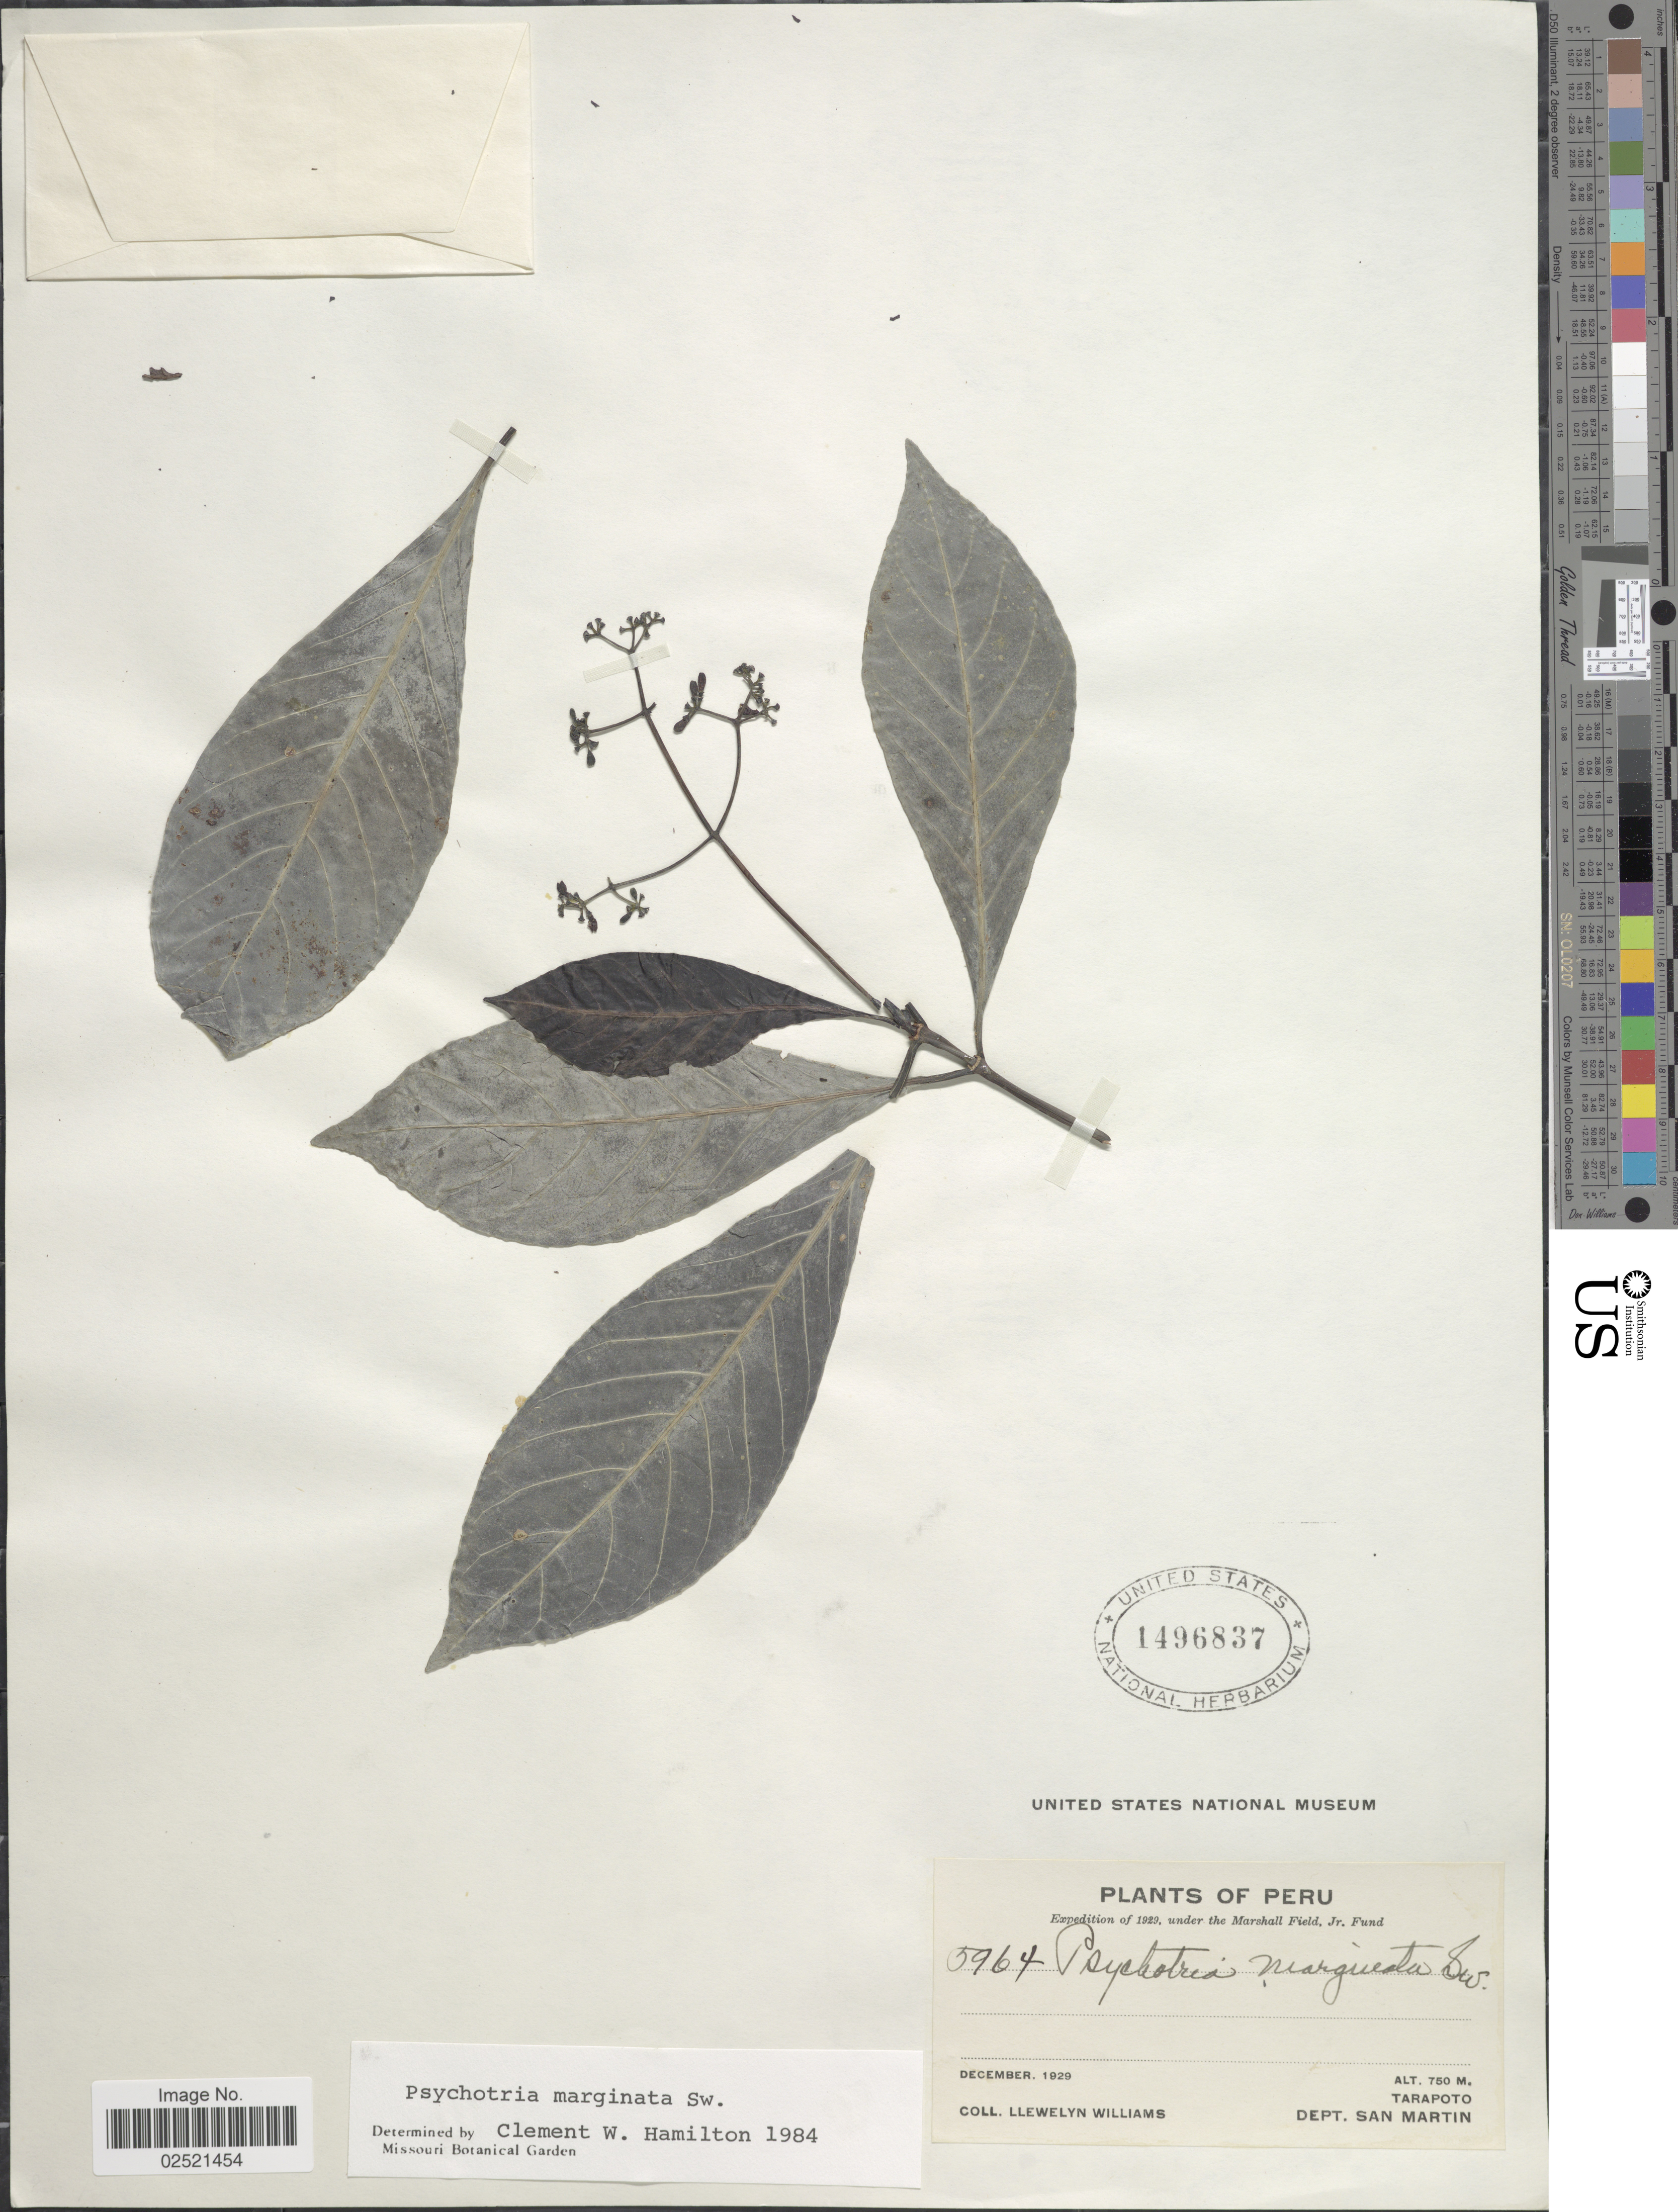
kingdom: Plantae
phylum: Tracheophyta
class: Magnoliopsida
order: Gentianales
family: Rubiaceae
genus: Psychotria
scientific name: Psychotria marginata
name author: Sw.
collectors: Ll. Williams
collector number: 5964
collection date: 1929-12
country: Peru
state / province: San Martín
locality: Tarapoto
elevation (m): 750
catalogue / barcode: US 1496837